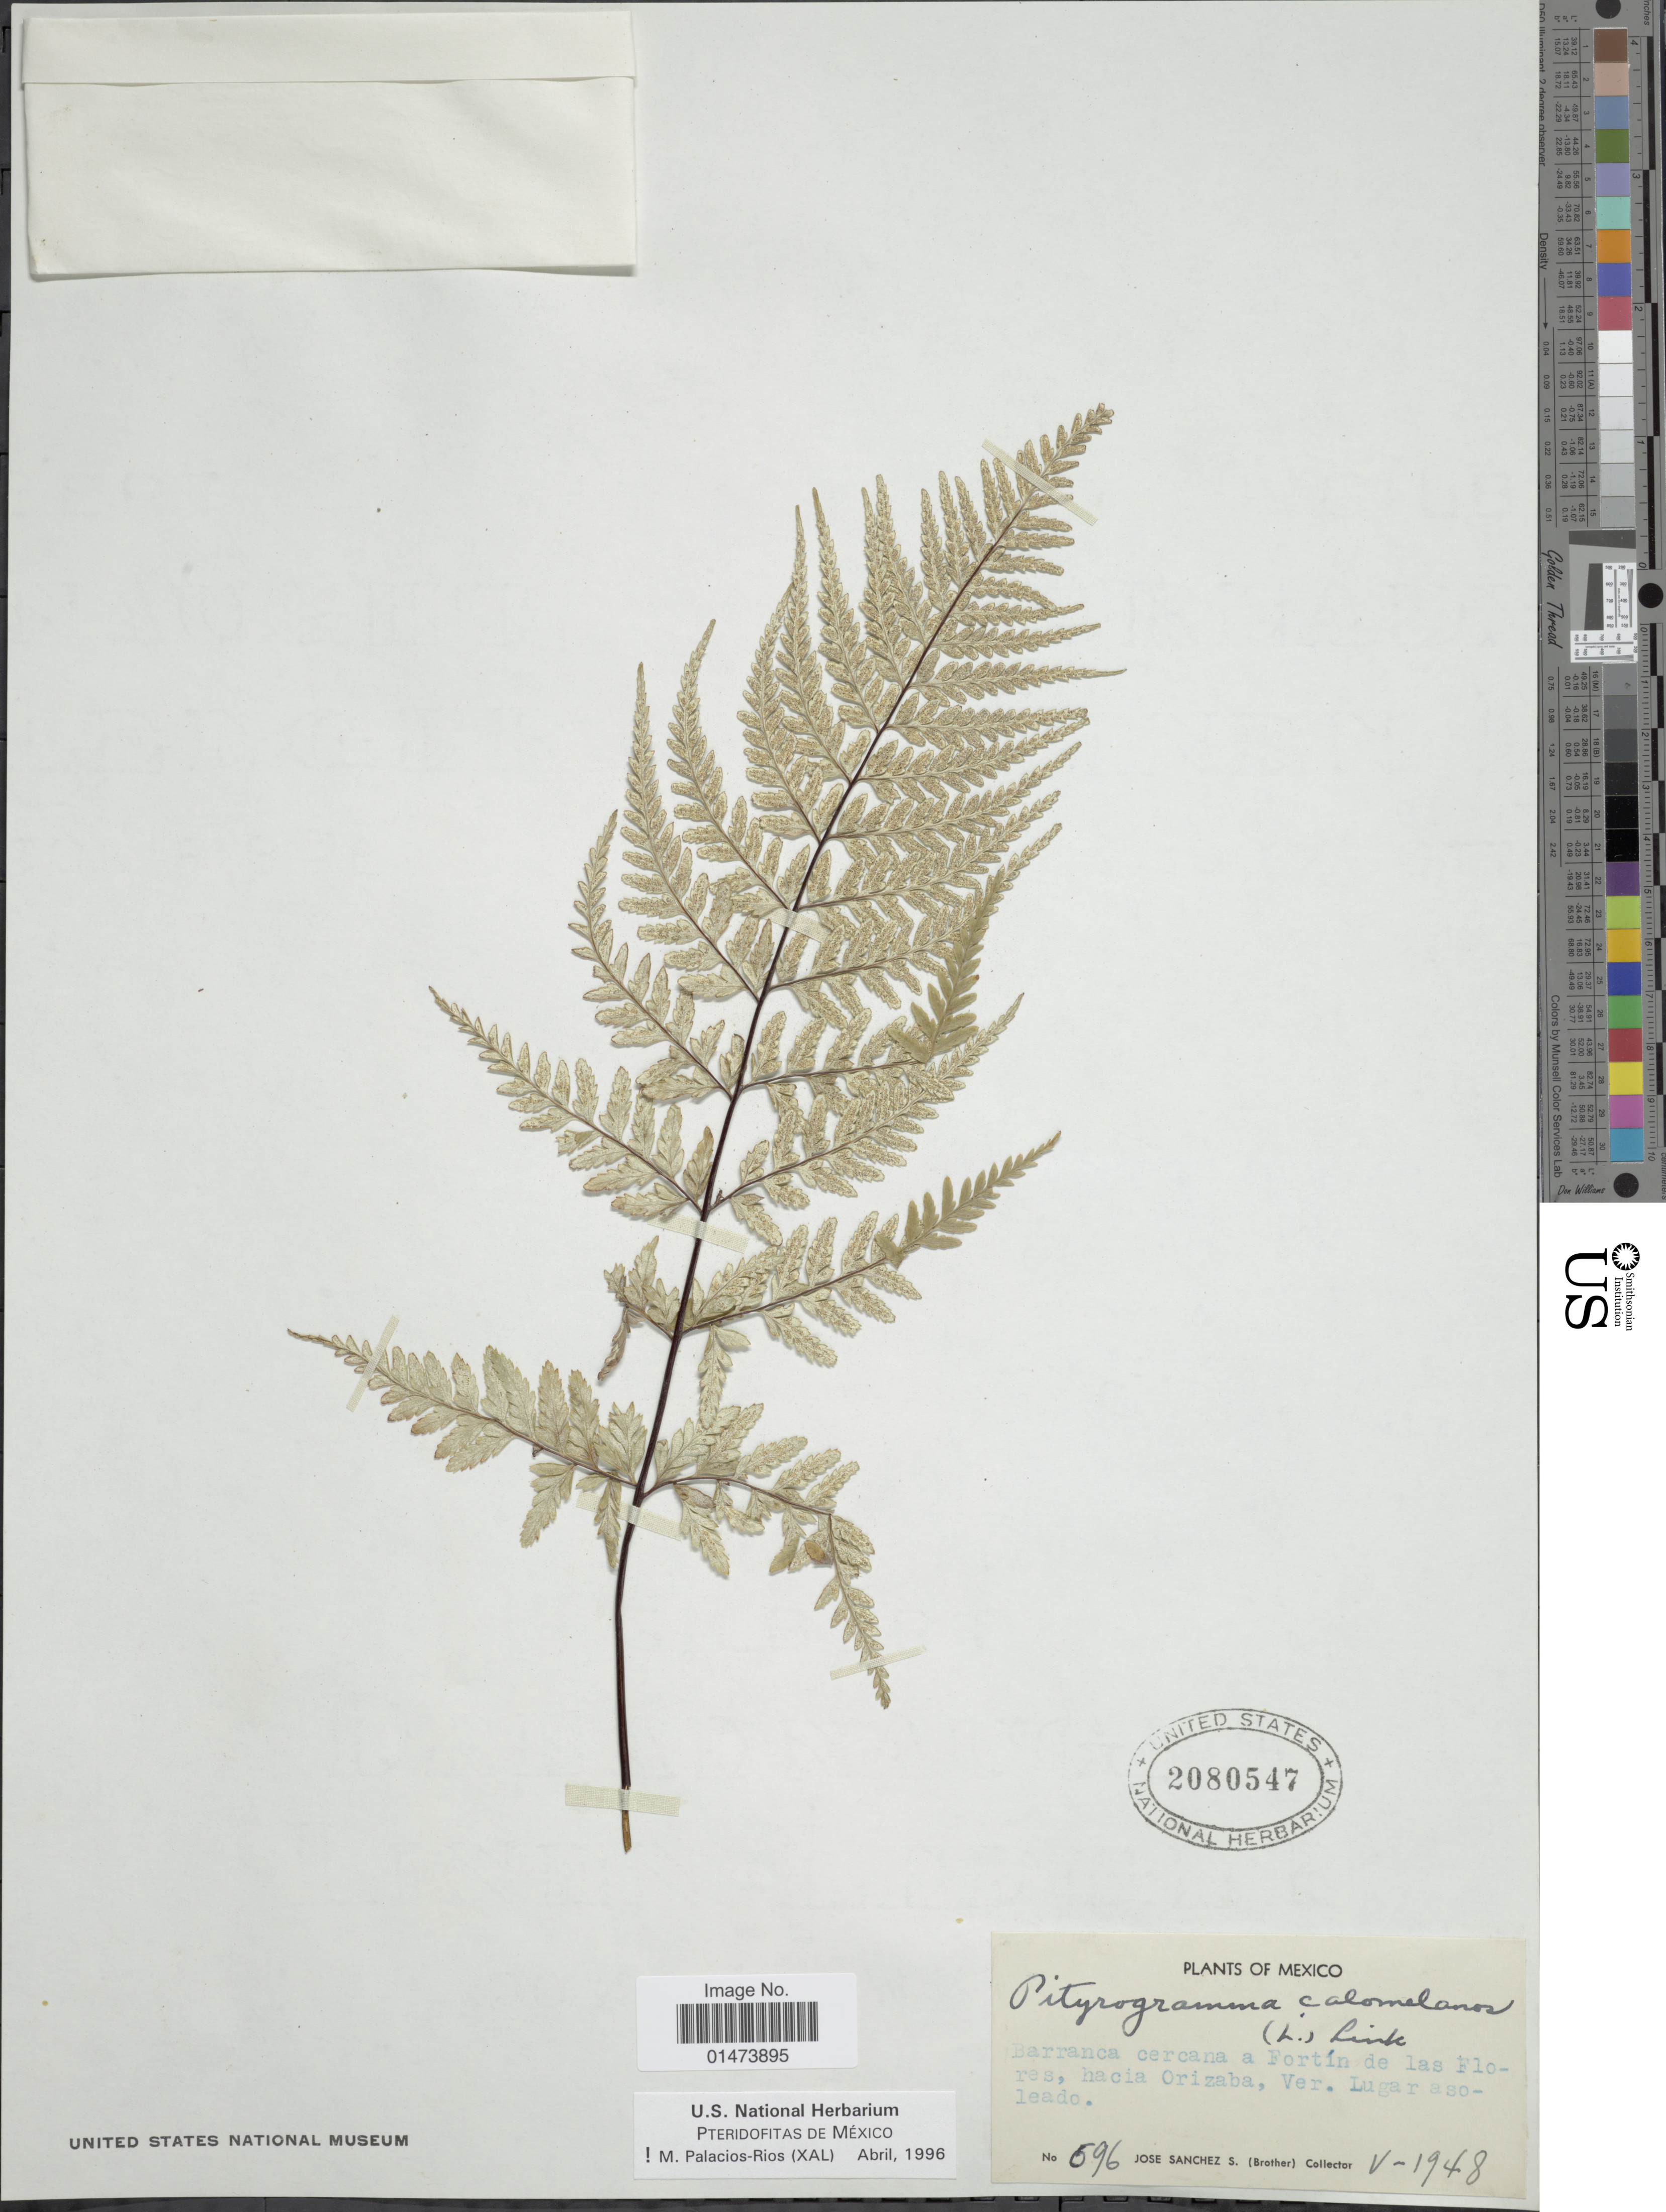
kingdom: Plantae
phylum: Tracheophyta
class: Polypodiopsida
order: Polypodiales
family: Pteridaceae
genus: Pityrogramma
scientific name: Pityrogramma calomelanos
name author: (L.) Link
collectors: J. Sanchez S.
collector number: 596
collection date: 1948-05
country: Mexico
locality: Barranca cercana a Fortin de las Flores, hacia Orizaba, Ver, Lugar asoleado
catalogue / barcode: US 2080547